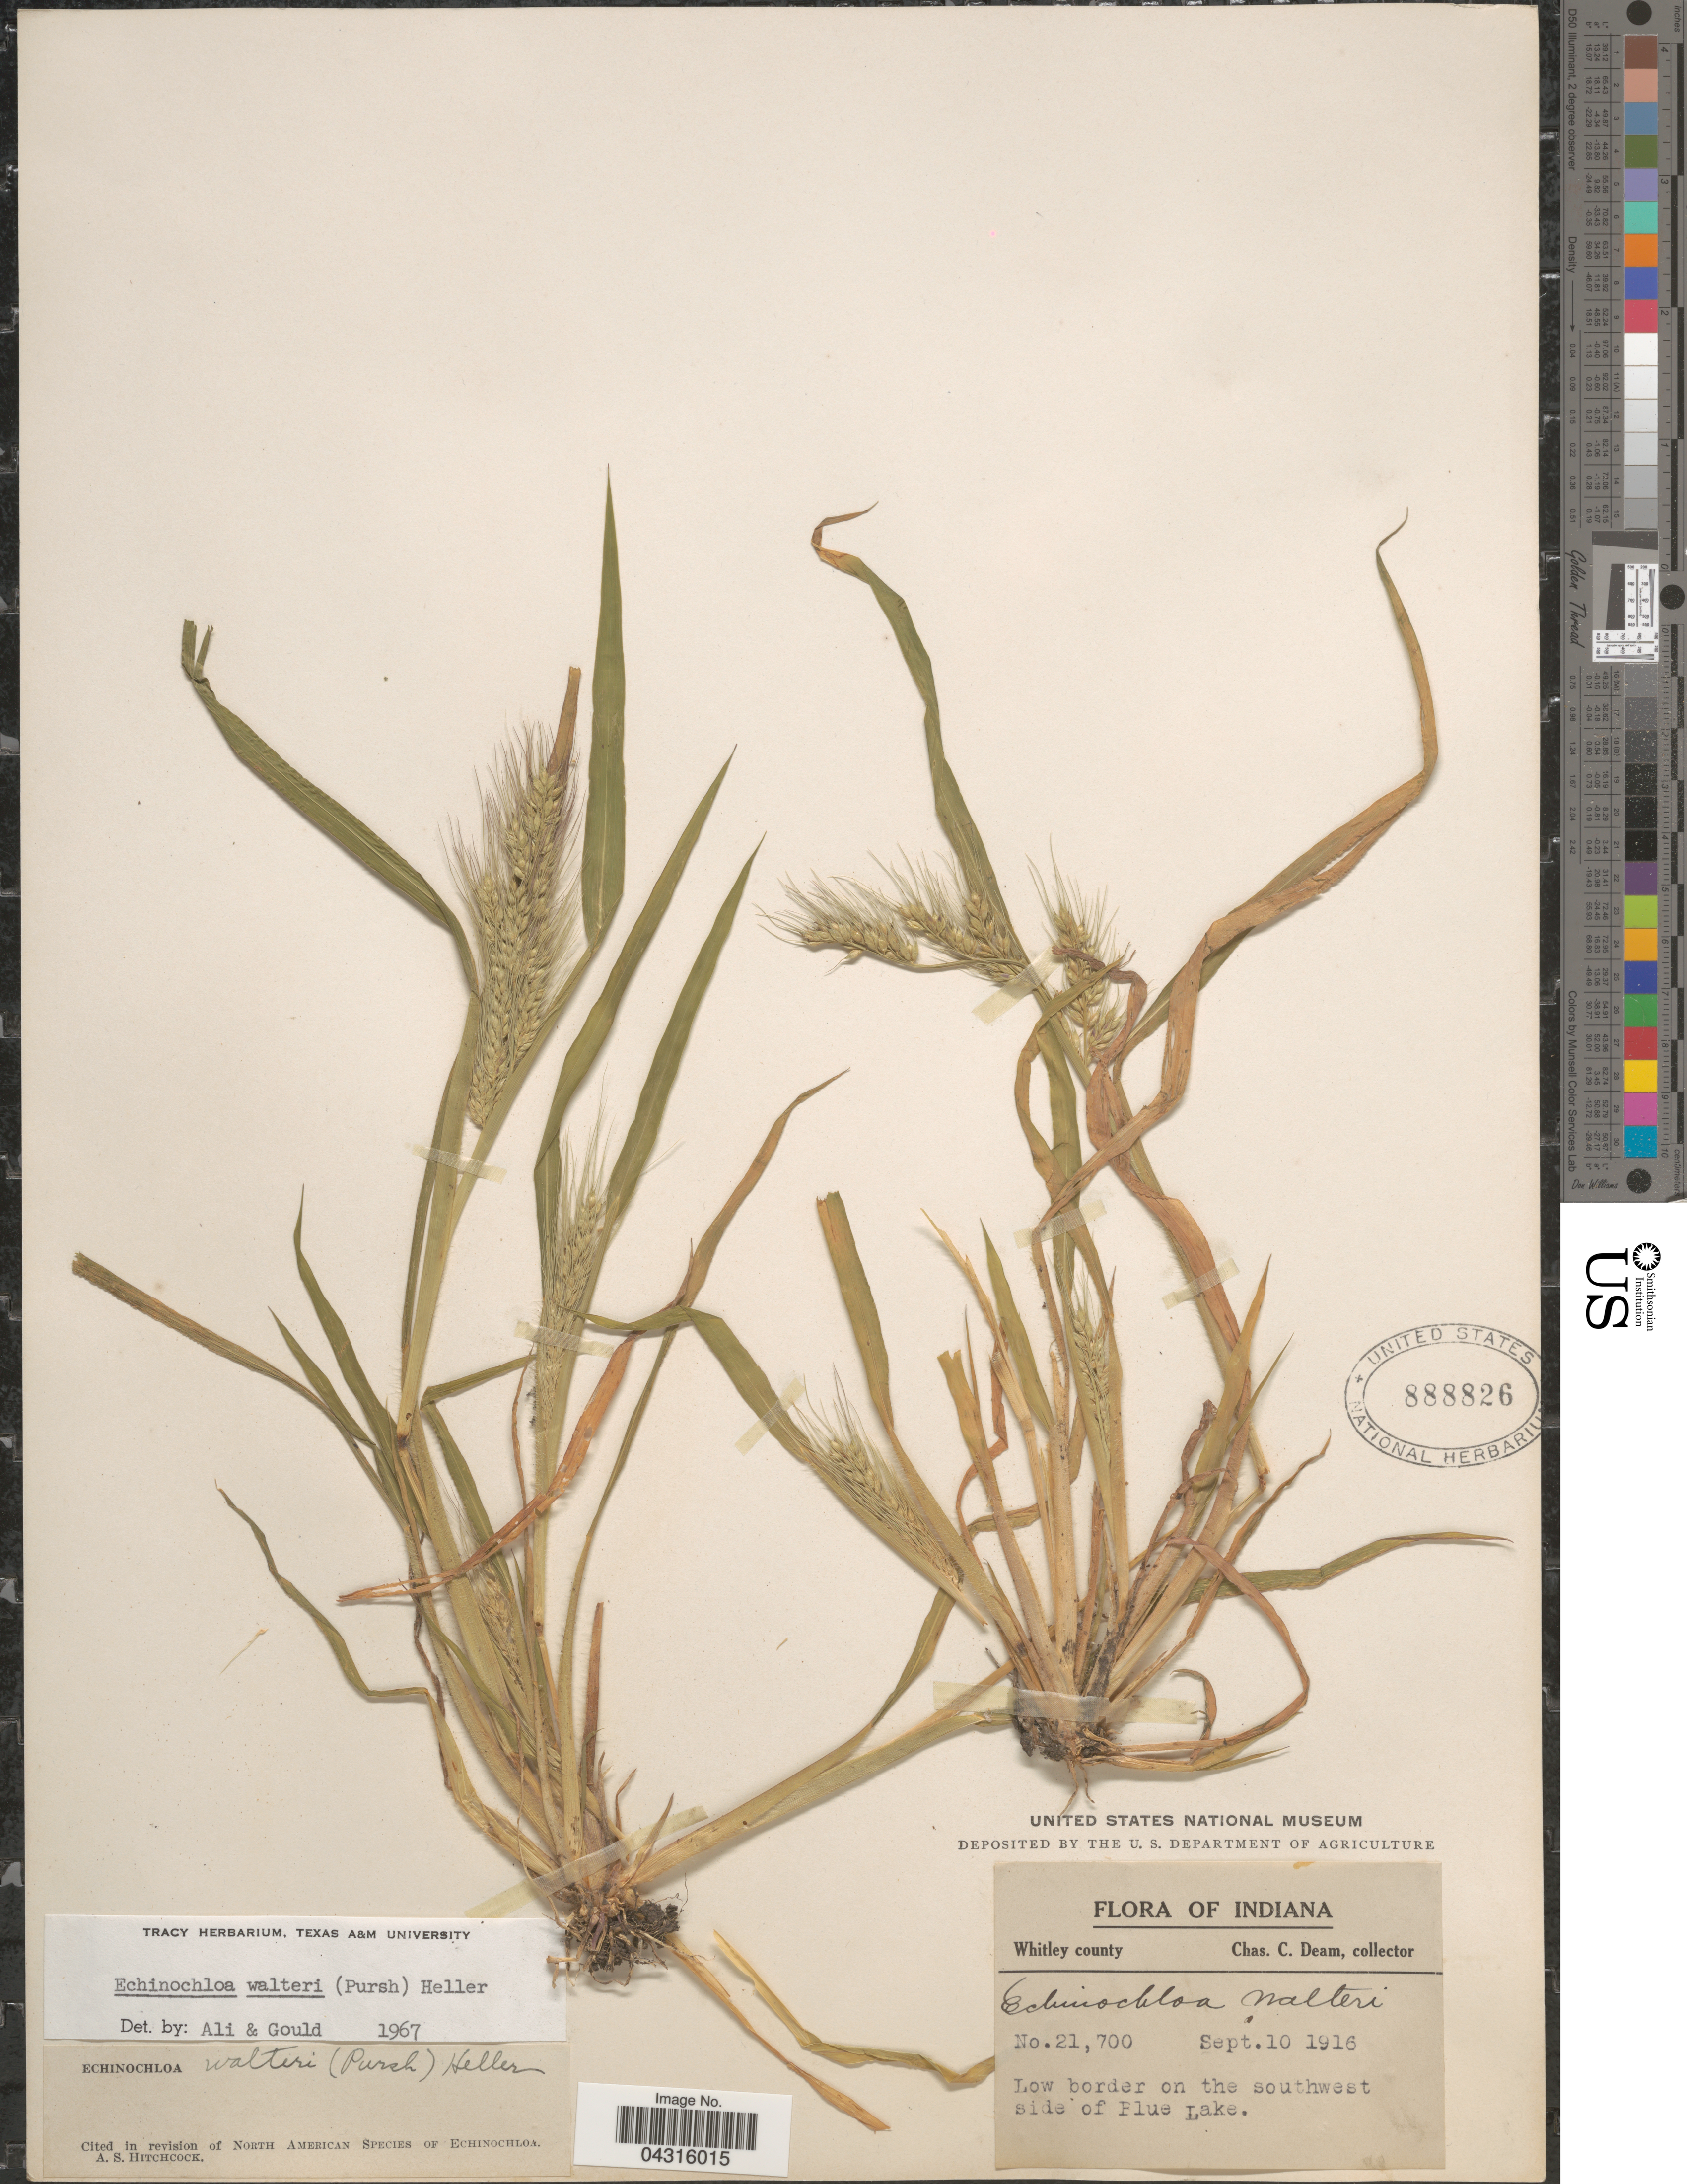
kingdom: Plantae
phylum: Tracheophyta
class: Liliopsida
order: Poales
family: Poaceae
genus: Echinochloa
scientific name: Echinochloa walteri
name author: (Pursh) A. Heller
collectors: C. C. Deam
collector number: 21700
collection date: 1916-09-10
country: United States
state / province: Indiana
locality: Whitley county. Low border on the southwest side of Blue Lake.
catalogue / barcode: US 888826